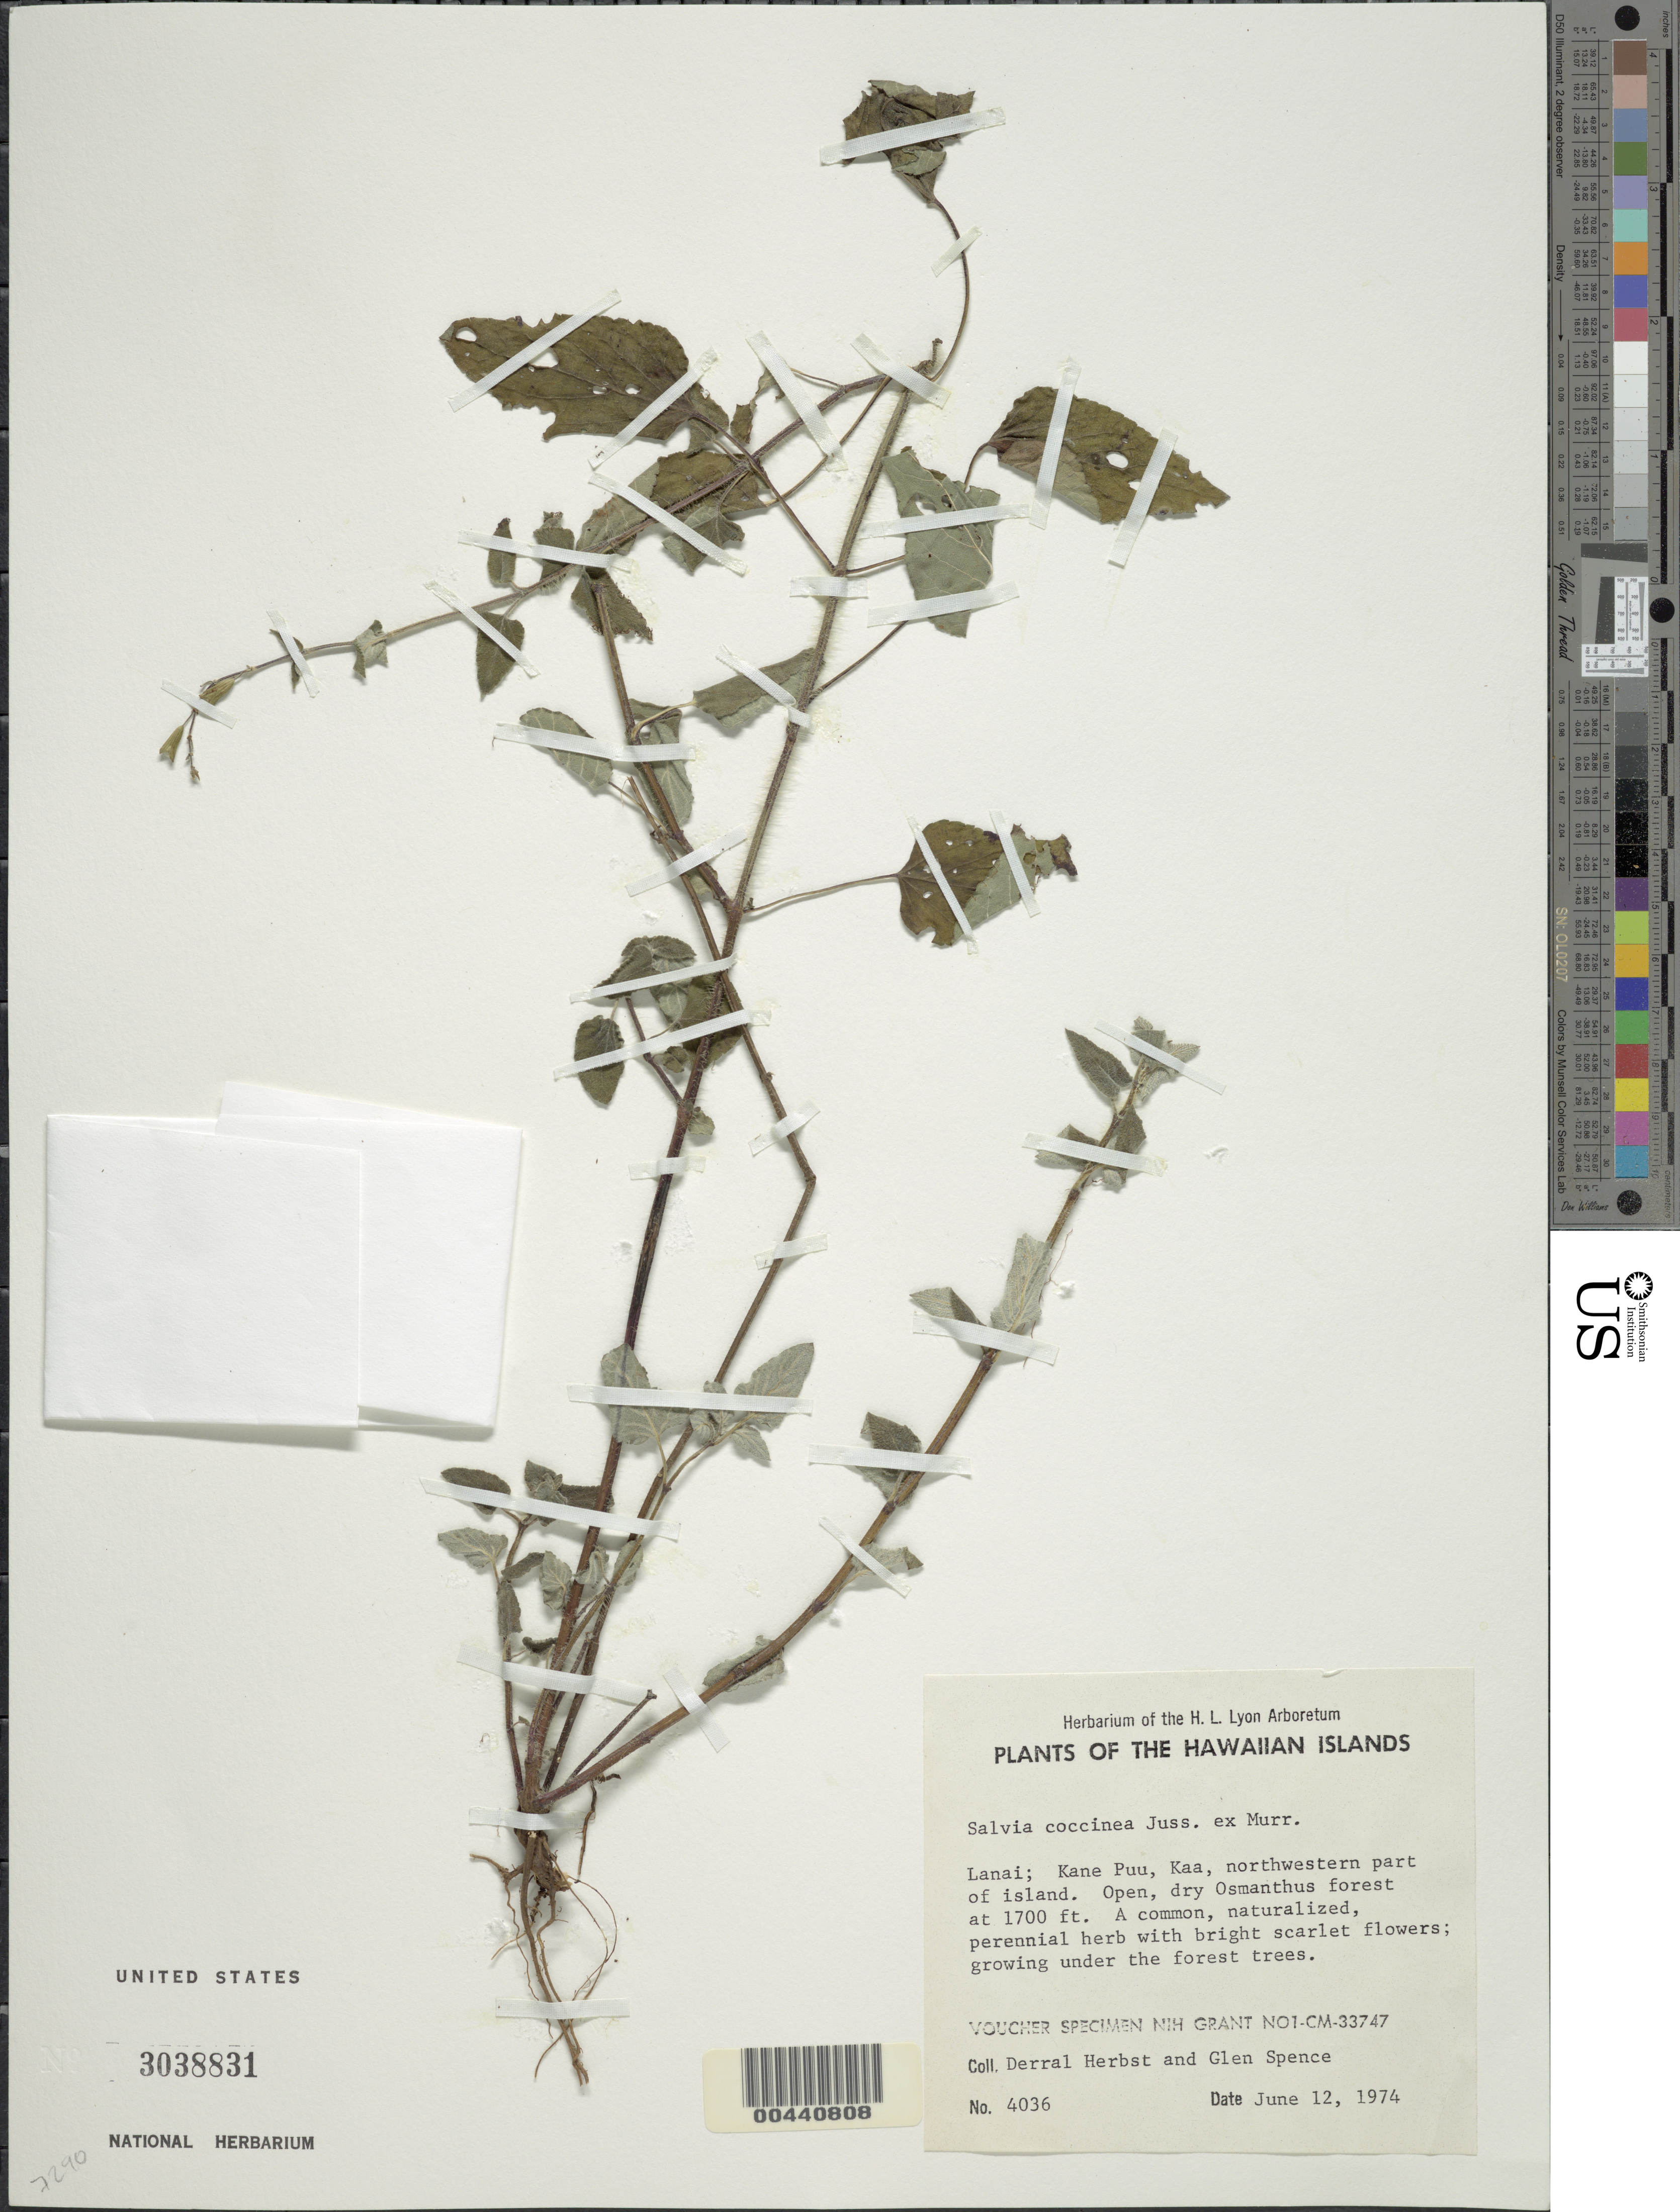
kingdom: Plantae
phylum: Tracheophyta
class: Magnoliopsida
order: Lamiales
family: Lamiaceae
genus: Salvia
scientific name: Salvia coccinea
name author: Buc'hoz ex Etl.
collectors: D. R. Herbst & G. Spence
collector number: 4036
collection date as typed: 12 Jun 1974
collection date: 1974-06-12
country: United States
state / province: Hawaii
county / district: Maui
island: Lana'i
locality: Kane Puu, Kaa, NW part of island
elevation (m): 518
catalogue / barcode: US 3038831